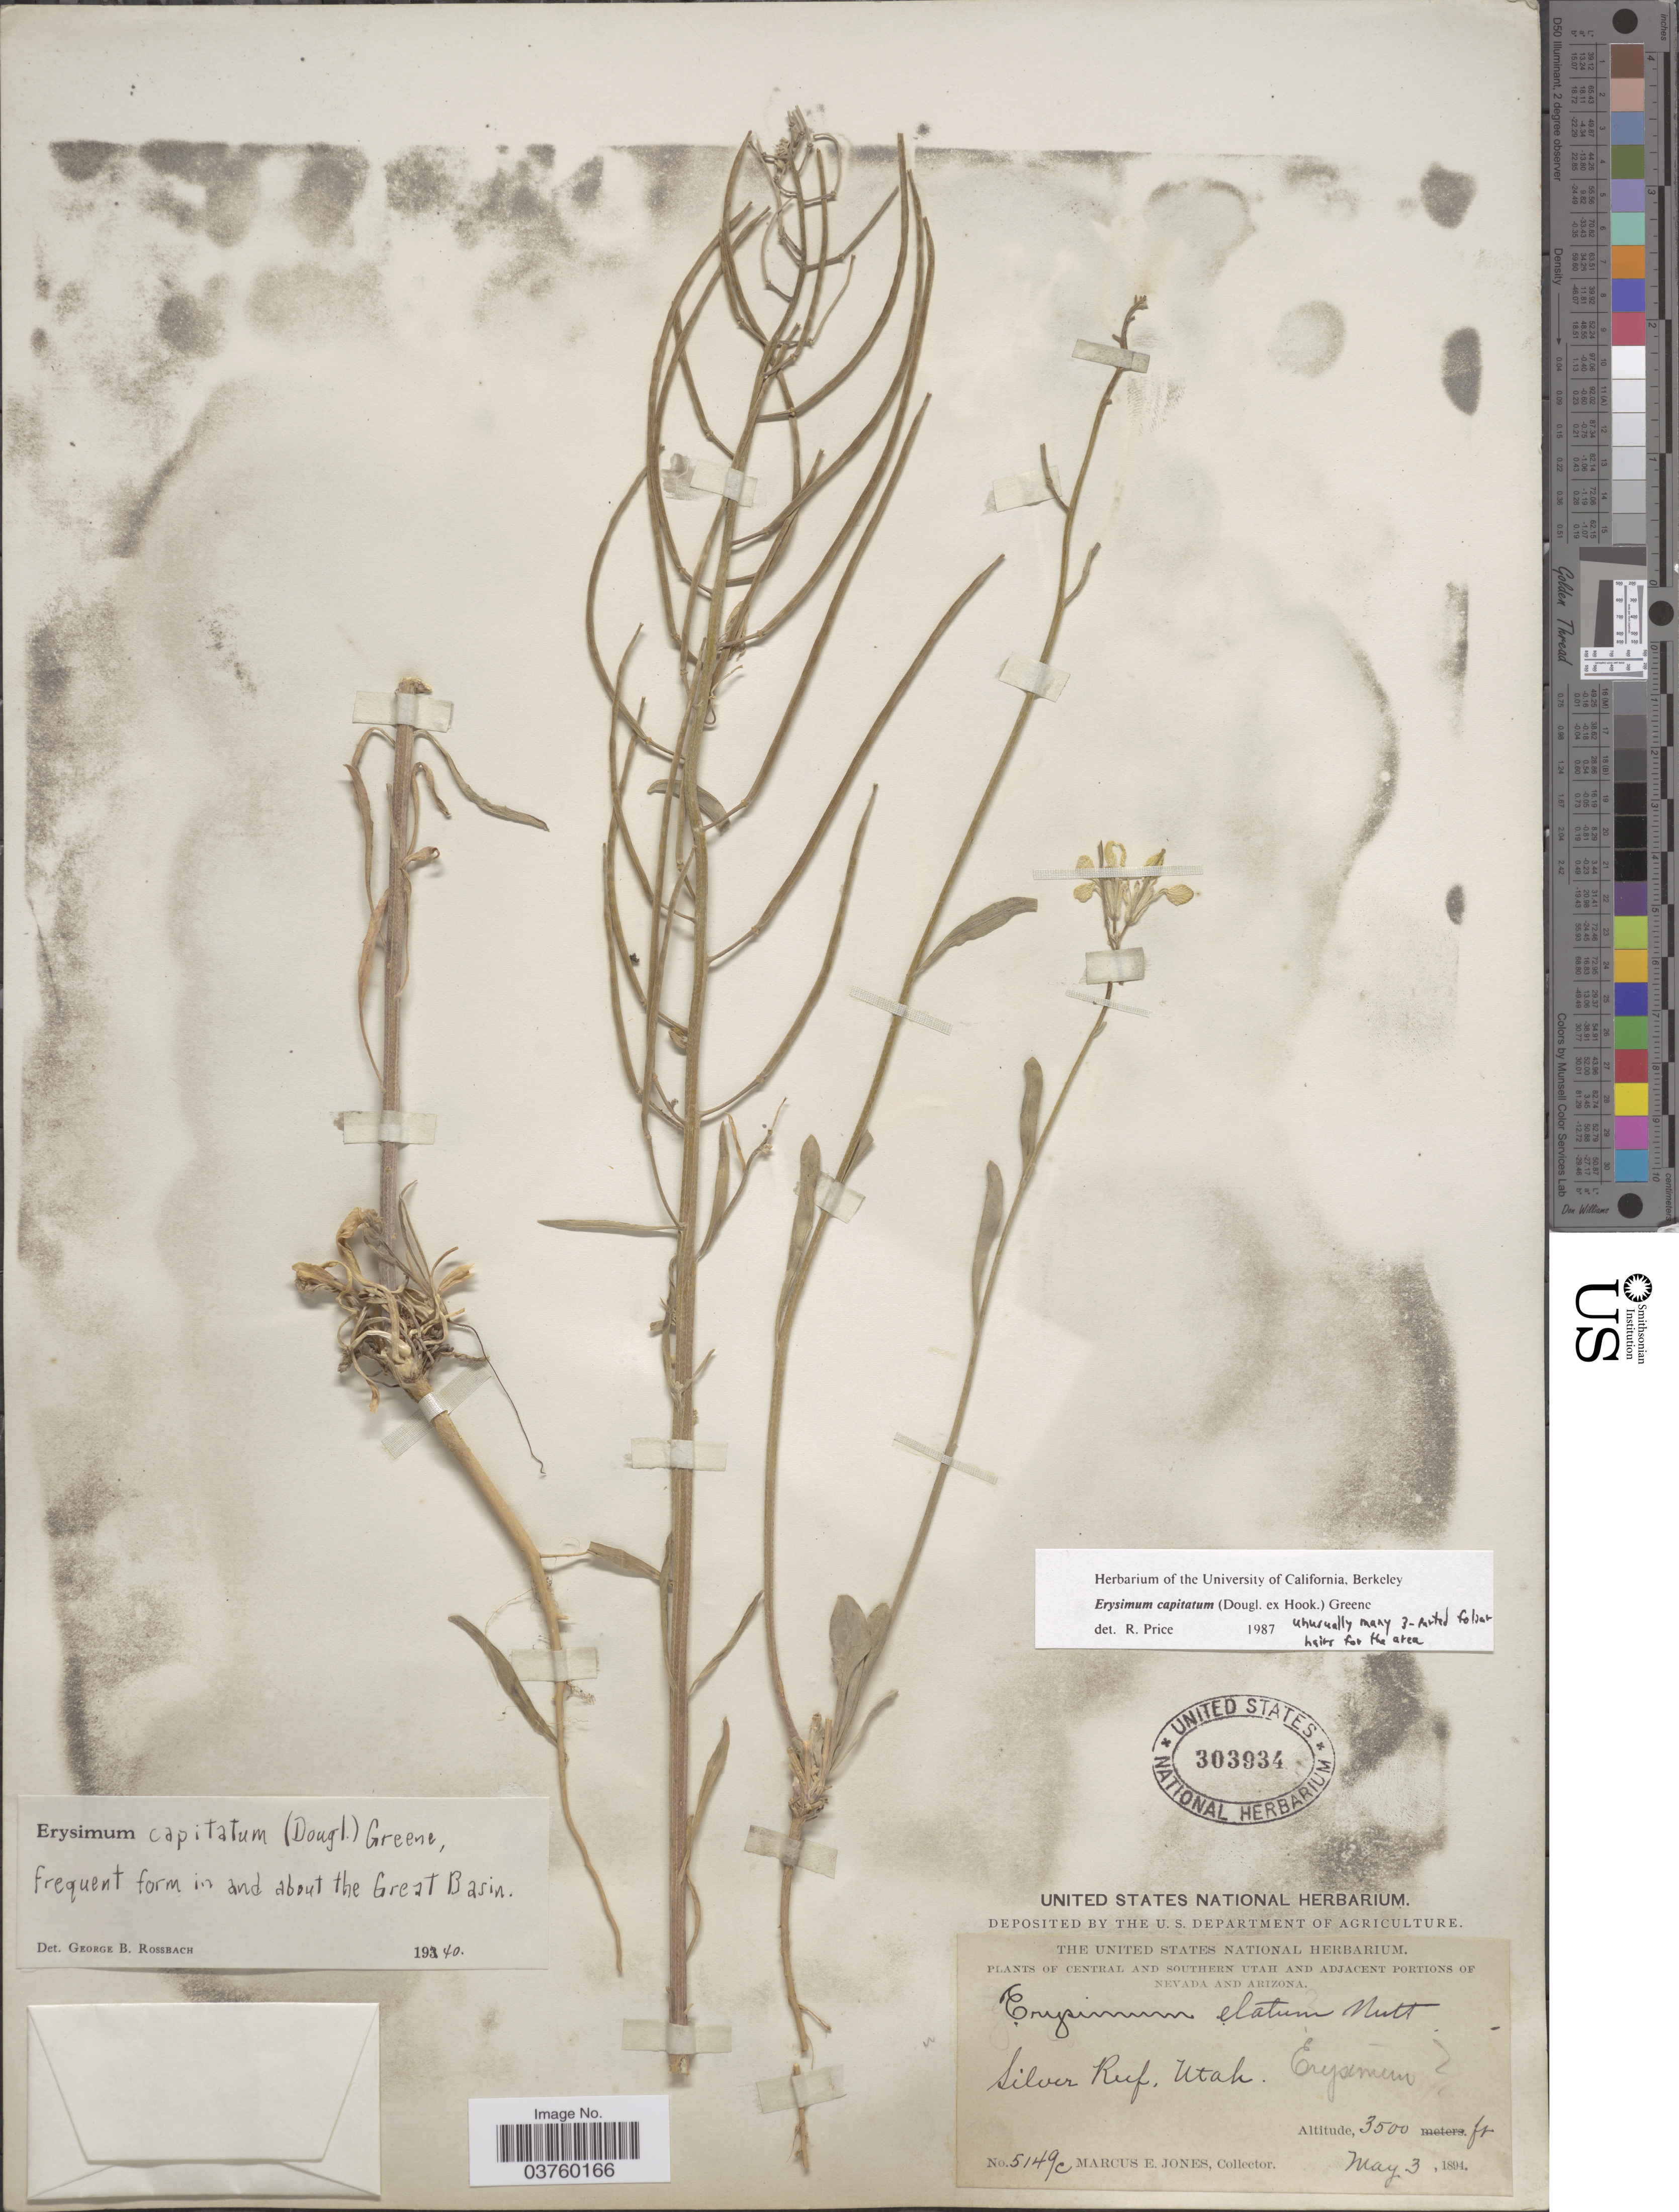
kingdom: Plantae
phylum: Tracheophyta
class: Magnoliopsida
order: Brassicales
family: Brassicaceae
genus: Erysimum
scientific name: Erysimum capitatum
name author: (Douglas ex Hook.) Greene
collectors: M. E. Jones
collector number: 5149c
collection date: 1894-05-03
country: United States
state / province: Utah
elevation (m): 1067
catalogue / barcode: US 303934